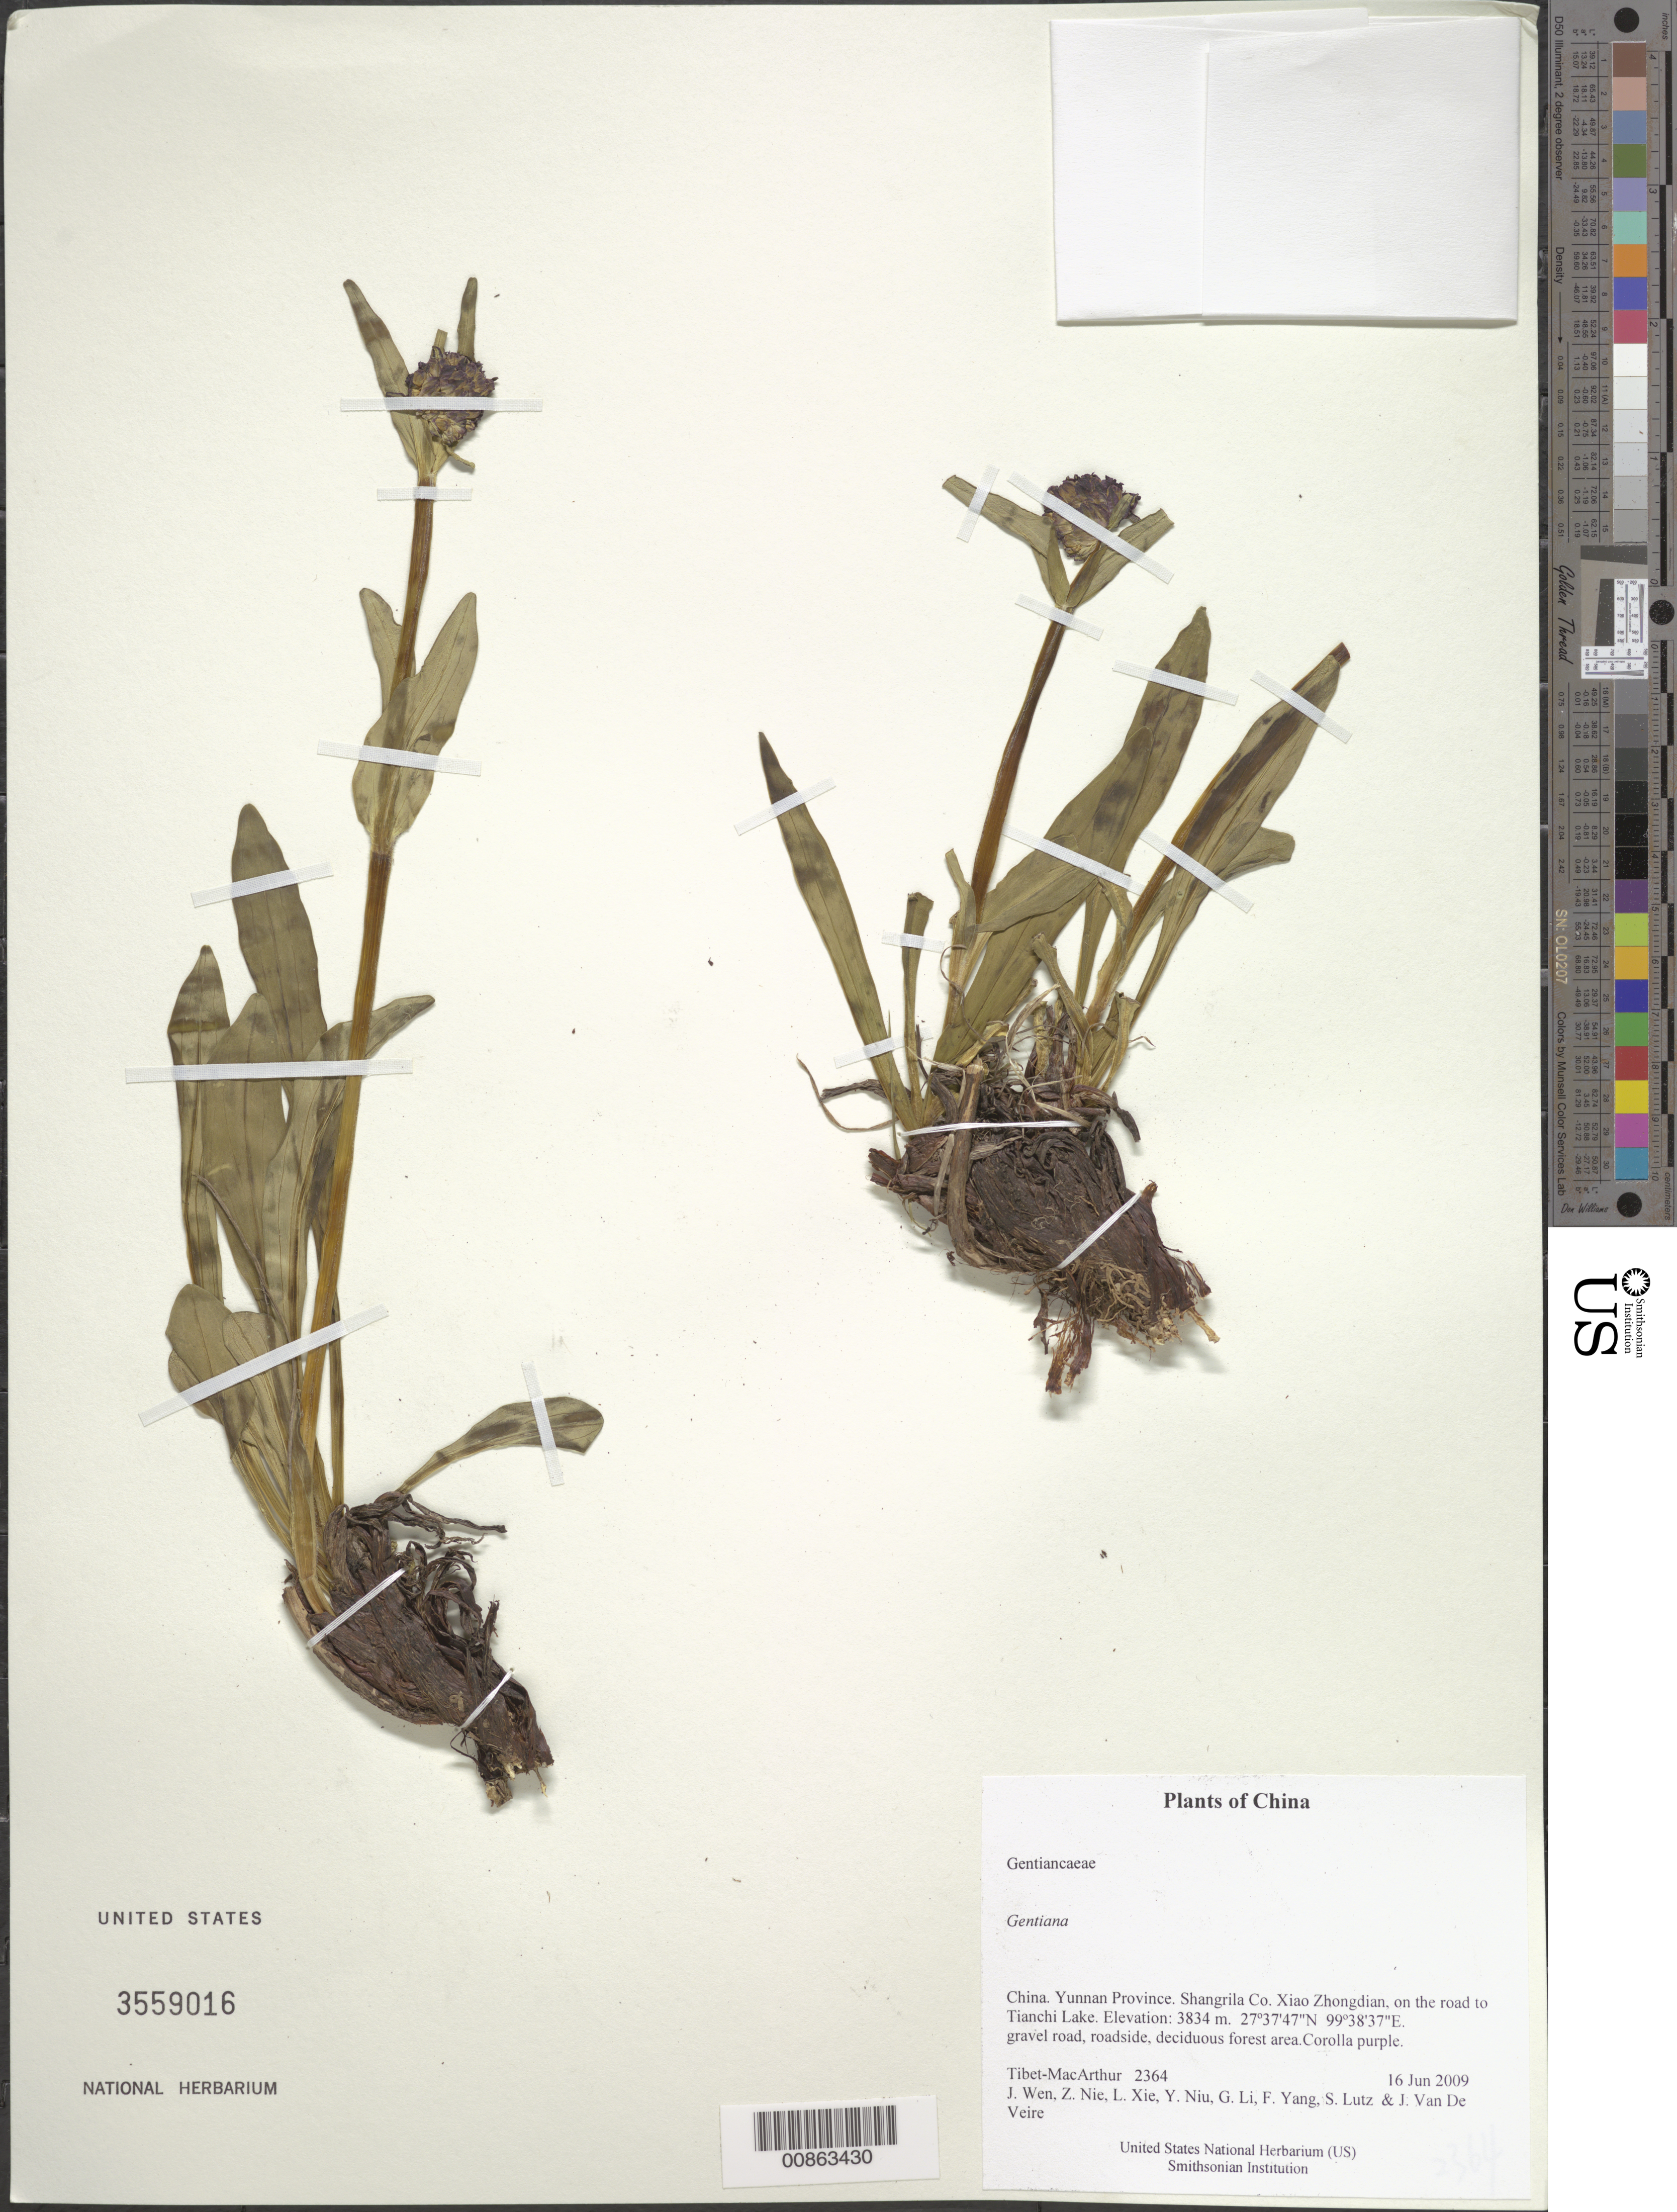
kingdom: Plantae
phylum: Tracheophyta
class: Magnoliopsida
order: Gentianales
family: Gentianaceae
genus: Gentiana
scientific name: Gentiana sp.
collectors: Tibet-MacArthur, J. Wen, Z. Nie, L. Xie, Y. Niu, G. Li, F. Yang, S. Lutz & J. Van De Veire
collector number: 2364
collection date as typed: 16 Jun 2009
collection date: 2009-06-16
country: China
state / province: Yunnan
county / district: Shangrila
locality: Xiao Zhongdian, on the road to Tianchi Lake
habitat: gravel road, roadside, deciduous forest area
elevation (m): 3834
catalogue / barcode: US 3559016